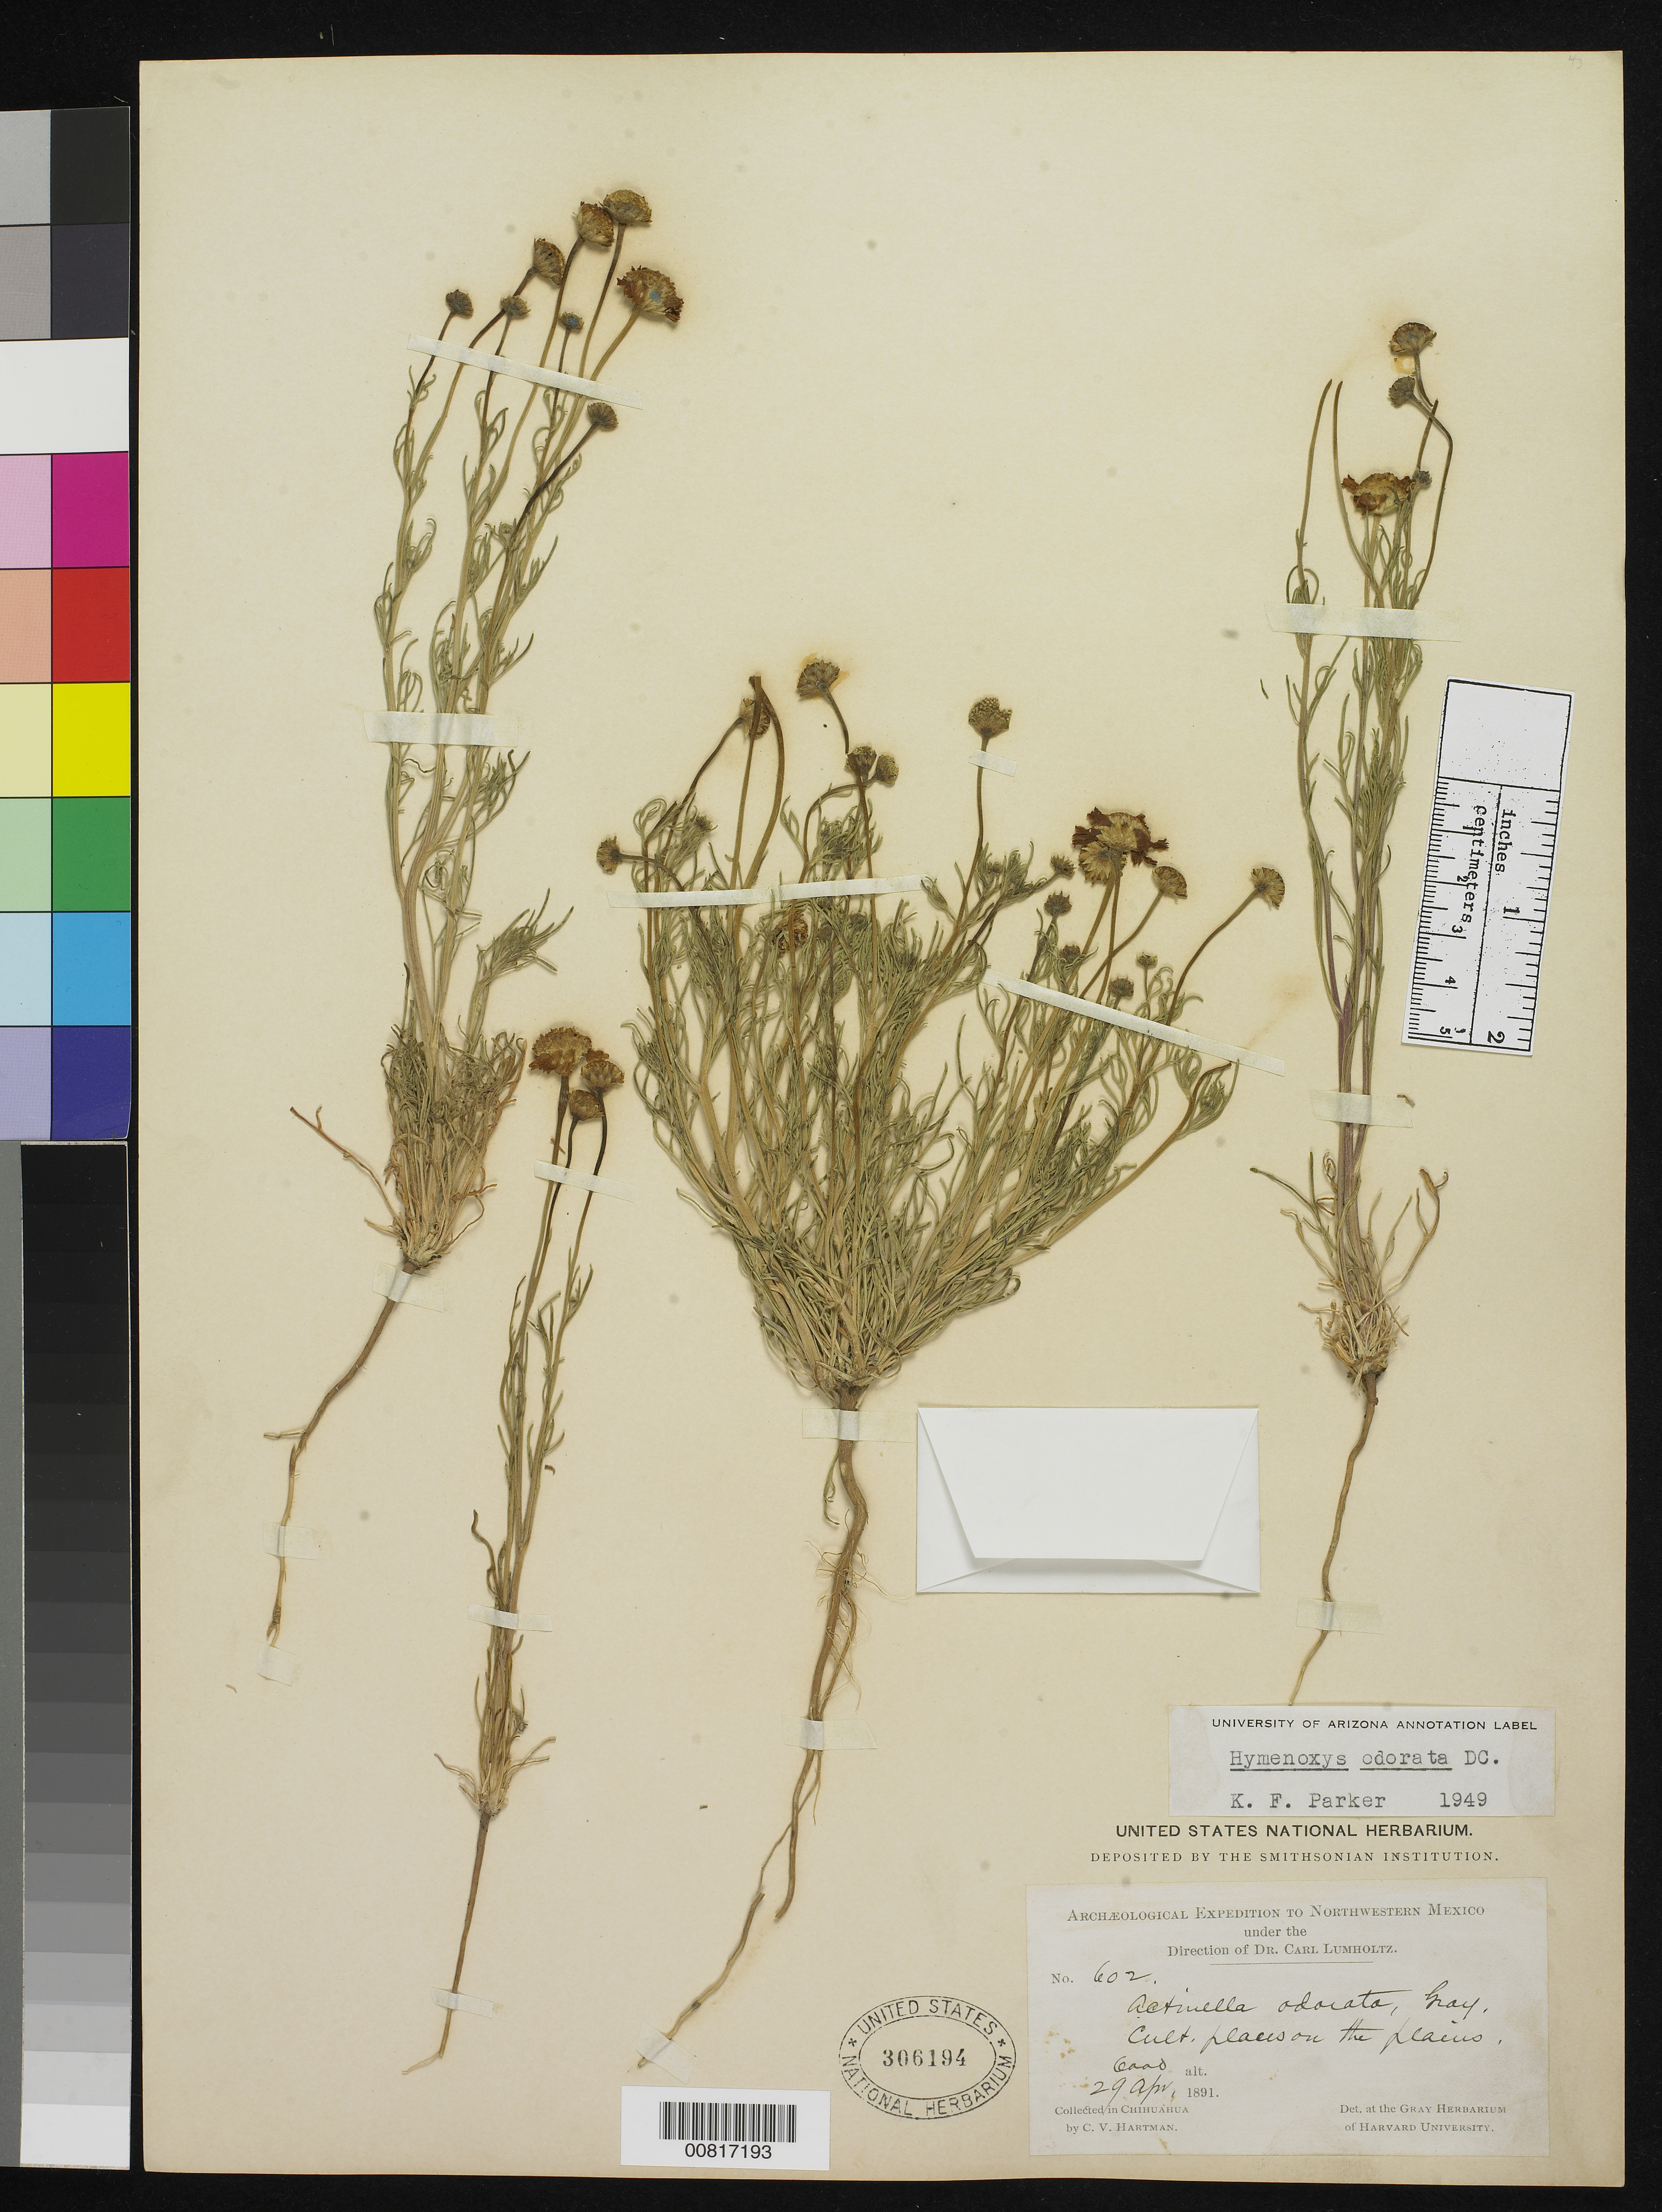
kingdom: Plantae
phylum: Tracheophyta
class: Magnoliopsida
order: Asterales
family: Asteraceae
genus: Hymenoxys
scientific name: Hymenoxys odorata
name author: DC.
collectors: C. V. Hartman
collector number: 602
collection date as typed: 29 Apr 1891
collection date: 1891-04-29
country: Mexico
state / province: Chihuahua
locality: Chihuahua.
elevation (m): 1829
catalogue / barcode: US 306194